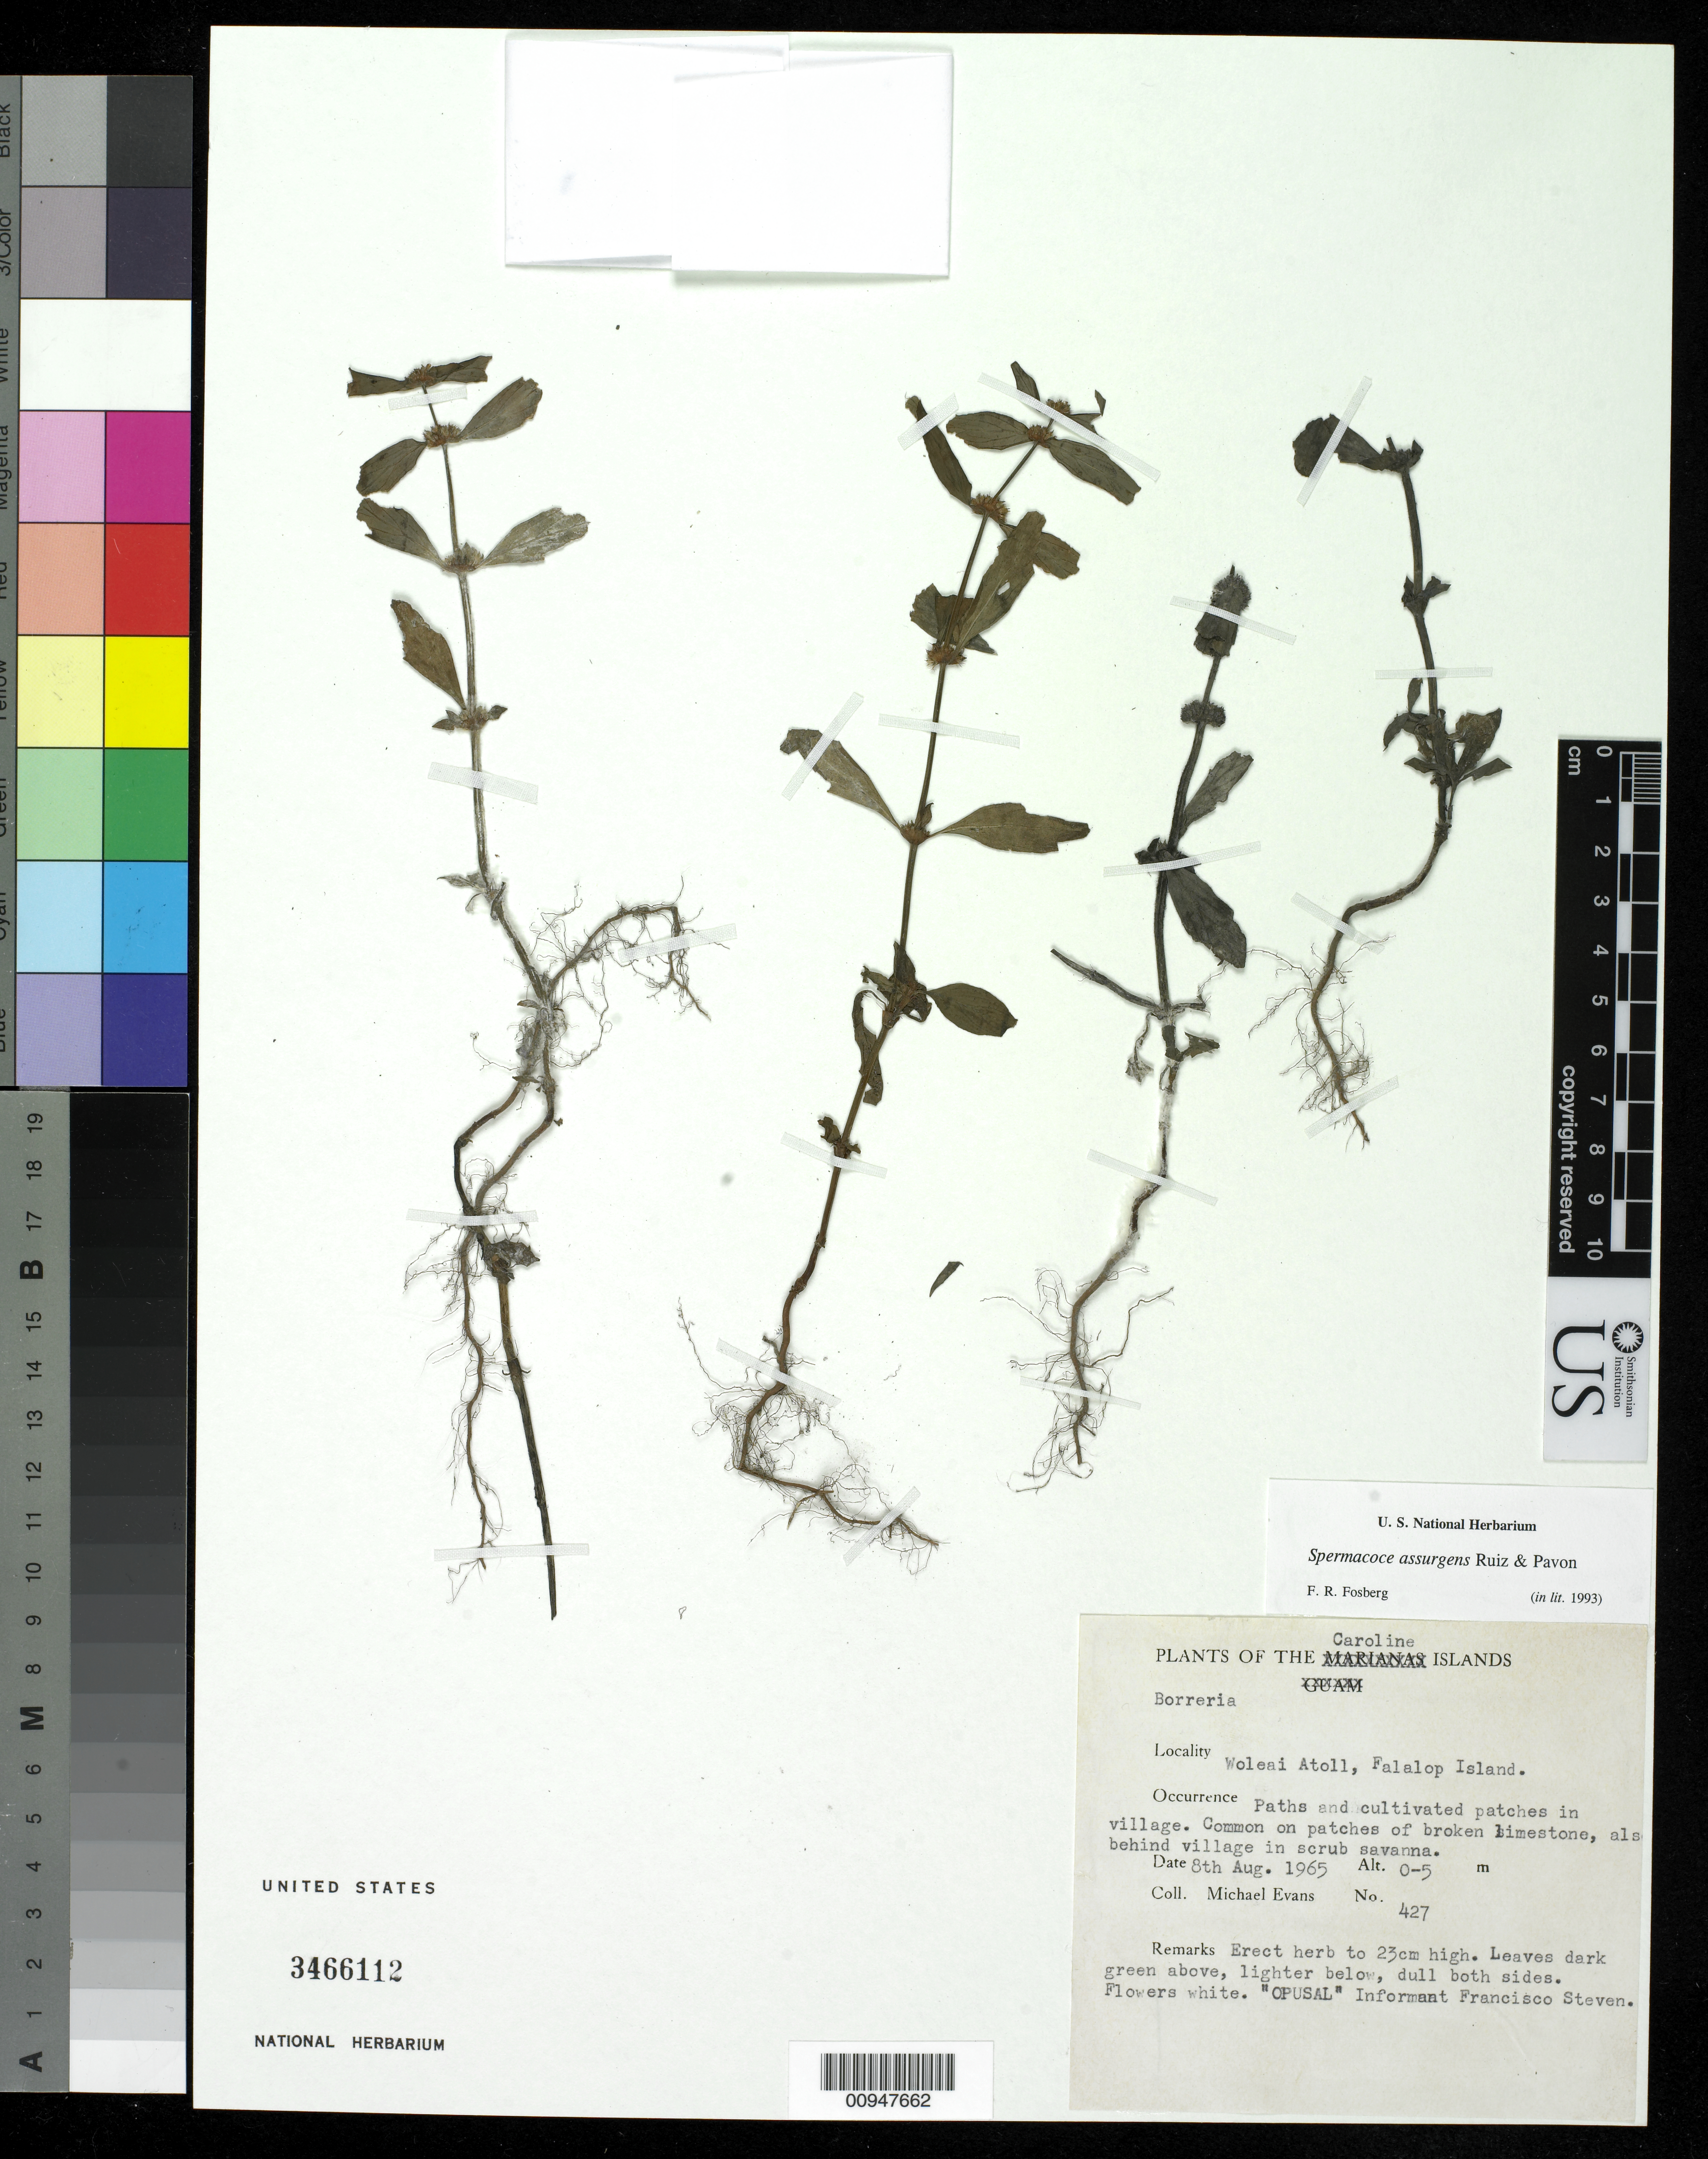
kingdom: Plantae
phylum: Tracheophyta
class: Magnoliopsida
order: Gentianales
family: Rubiaceae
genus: Spermacoce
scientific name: Spermacoce remota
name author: Lam.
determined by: Wagner, W. L., (BOT), Smithsonian Institution - National Museum of Natural History (UNITED STATES)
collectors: M. Evans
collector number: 427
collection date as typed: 08 Aug 1965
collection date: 1965-08-08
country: Micronesia, Federated States of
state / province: Yap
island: Woleai Atoll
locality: Woleai Atoll, Falalop Island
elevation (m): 0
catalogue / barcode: US 3466112